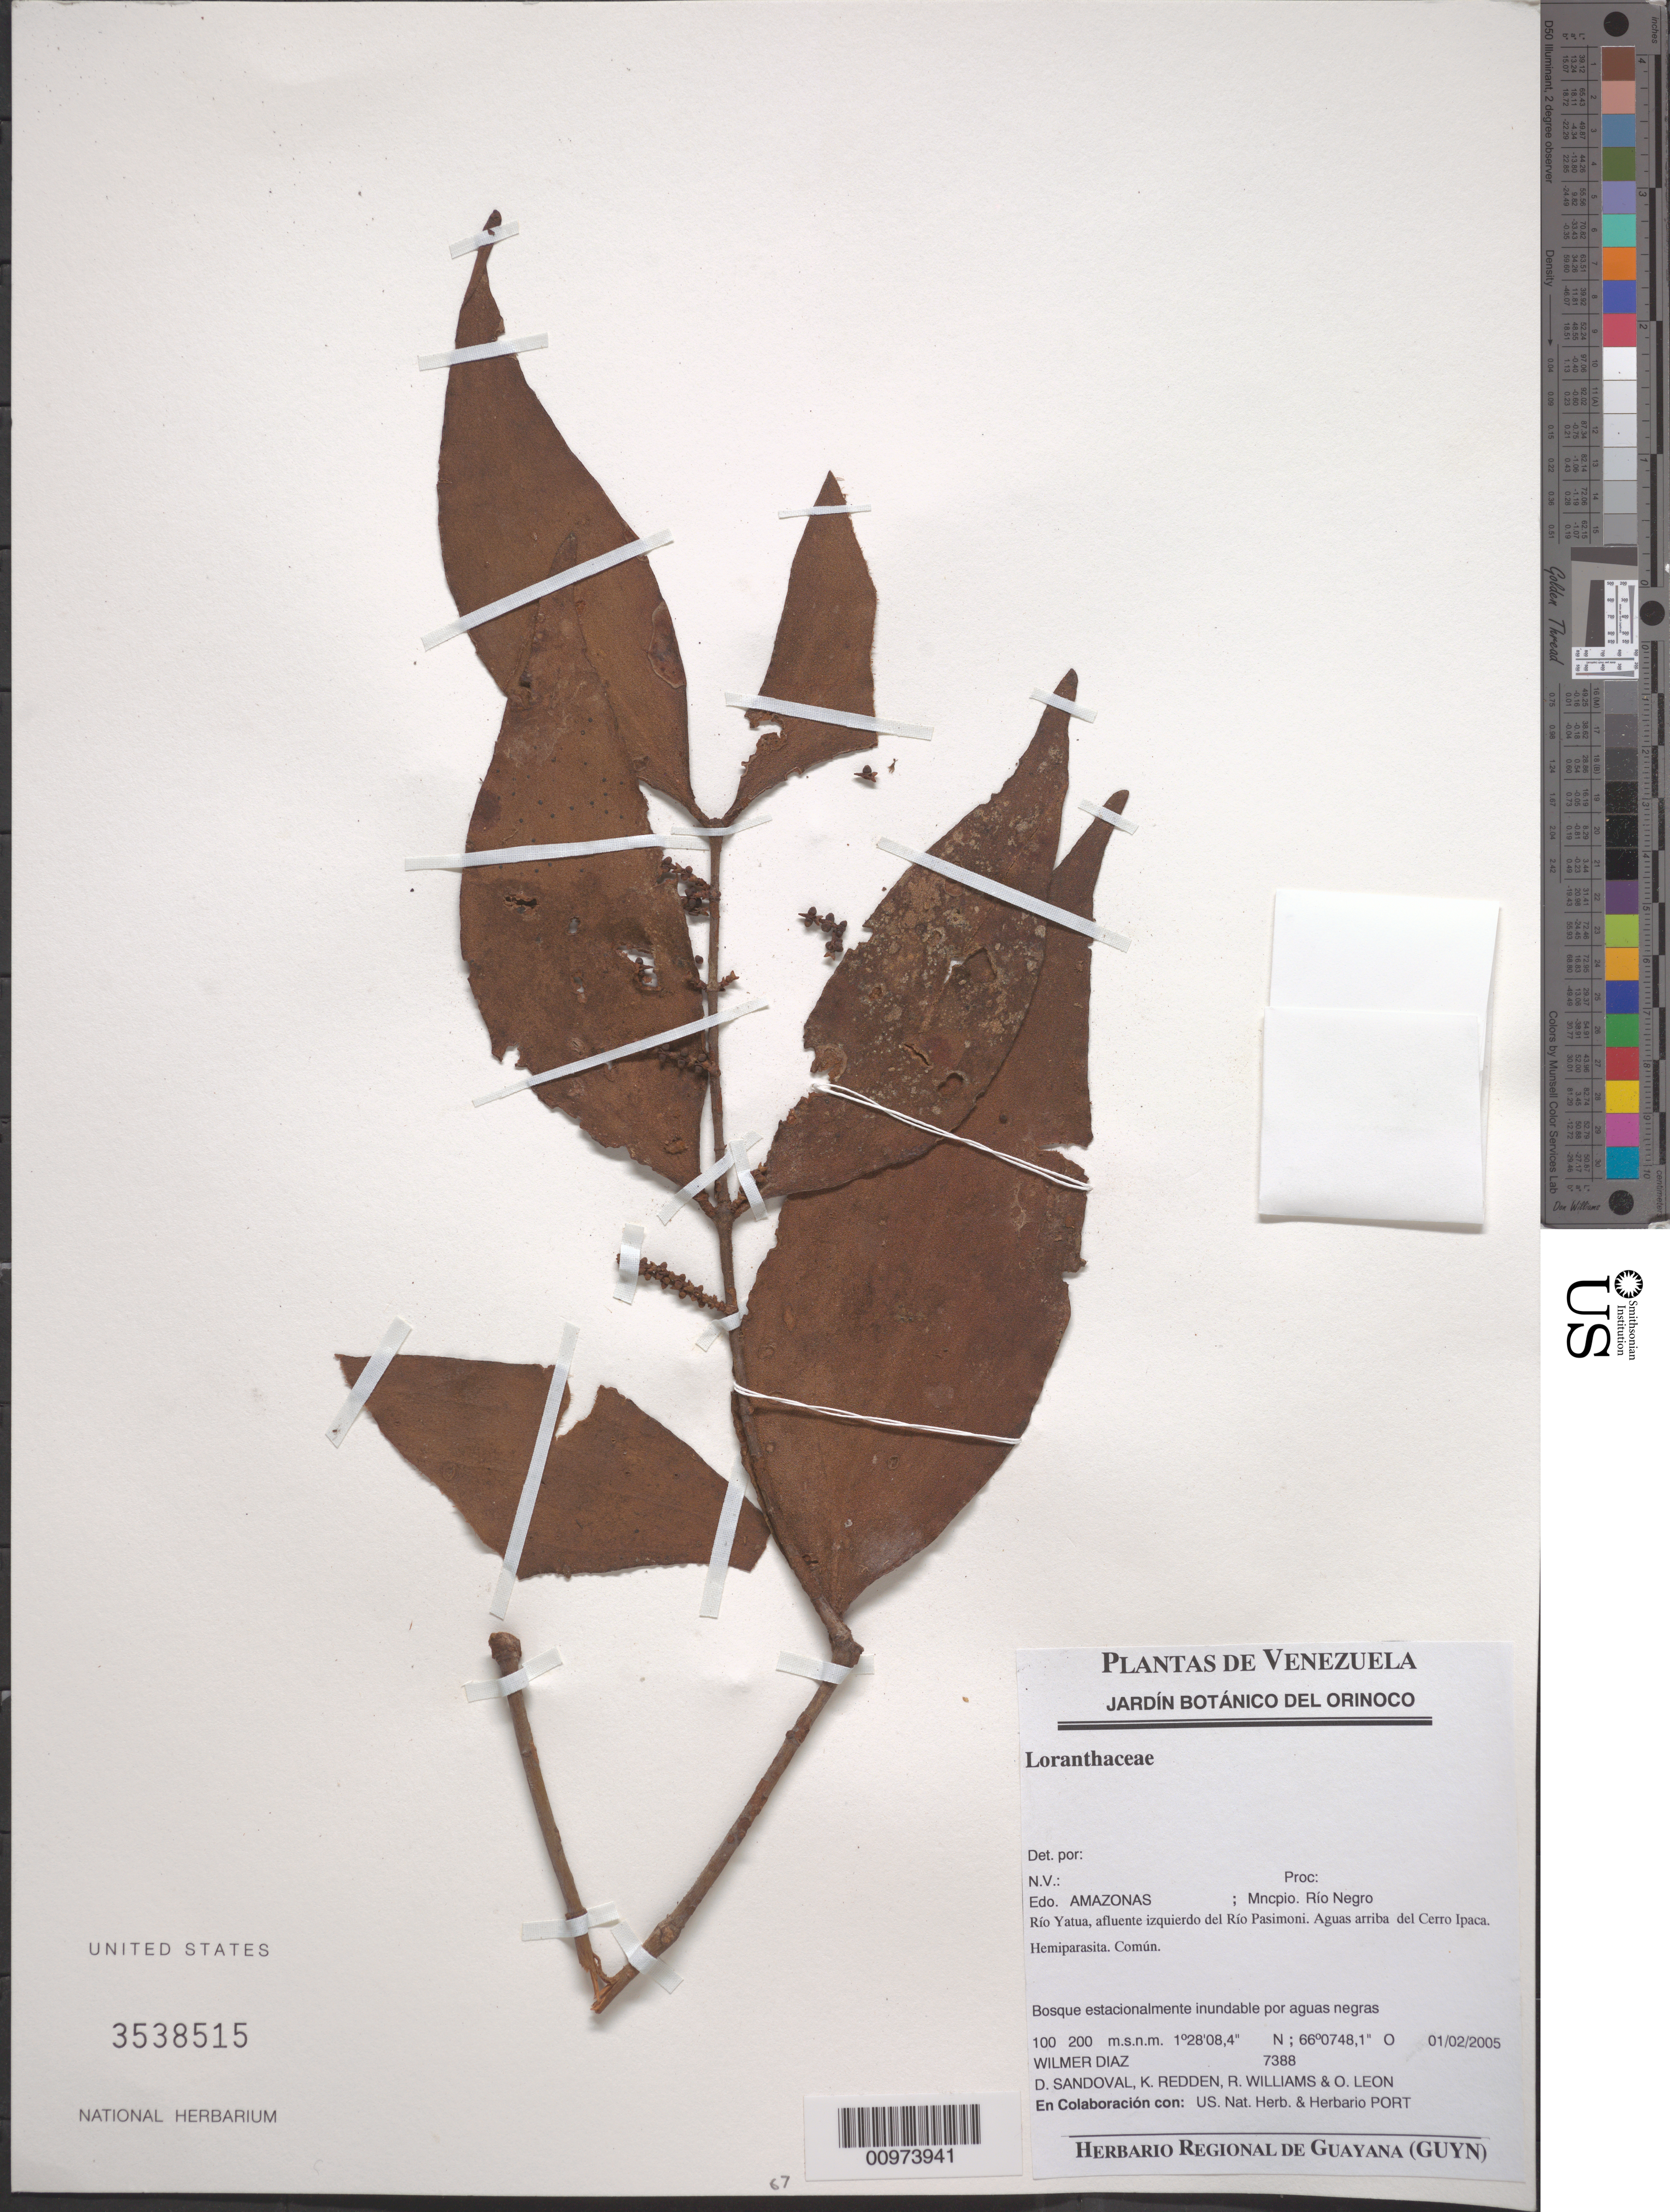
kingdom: Plantae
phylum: Tracheophyta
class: Magnoliopsida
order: Santalales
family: Viscaceae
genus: Phoradendron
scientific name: Phoradendron sp.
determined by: Caraballo-Ortiz, Marcos A., (MISS), University of Mississippi (UNITED STATES)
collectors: W. Díaz P., D. Sandoval, K. M. Redden, R. Williams & O. León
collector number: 7388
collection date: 2005-02-01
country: Venezuela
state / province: Amazonas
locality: Mncpio. Río Negro. Río Yatua, afluente izquierdo del Río Pasimoni. Aguas narriba del Cerro Ipaca.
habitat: Bosque estacionalmente inundble por aguas negras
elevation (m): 100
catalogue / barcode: US 3538515